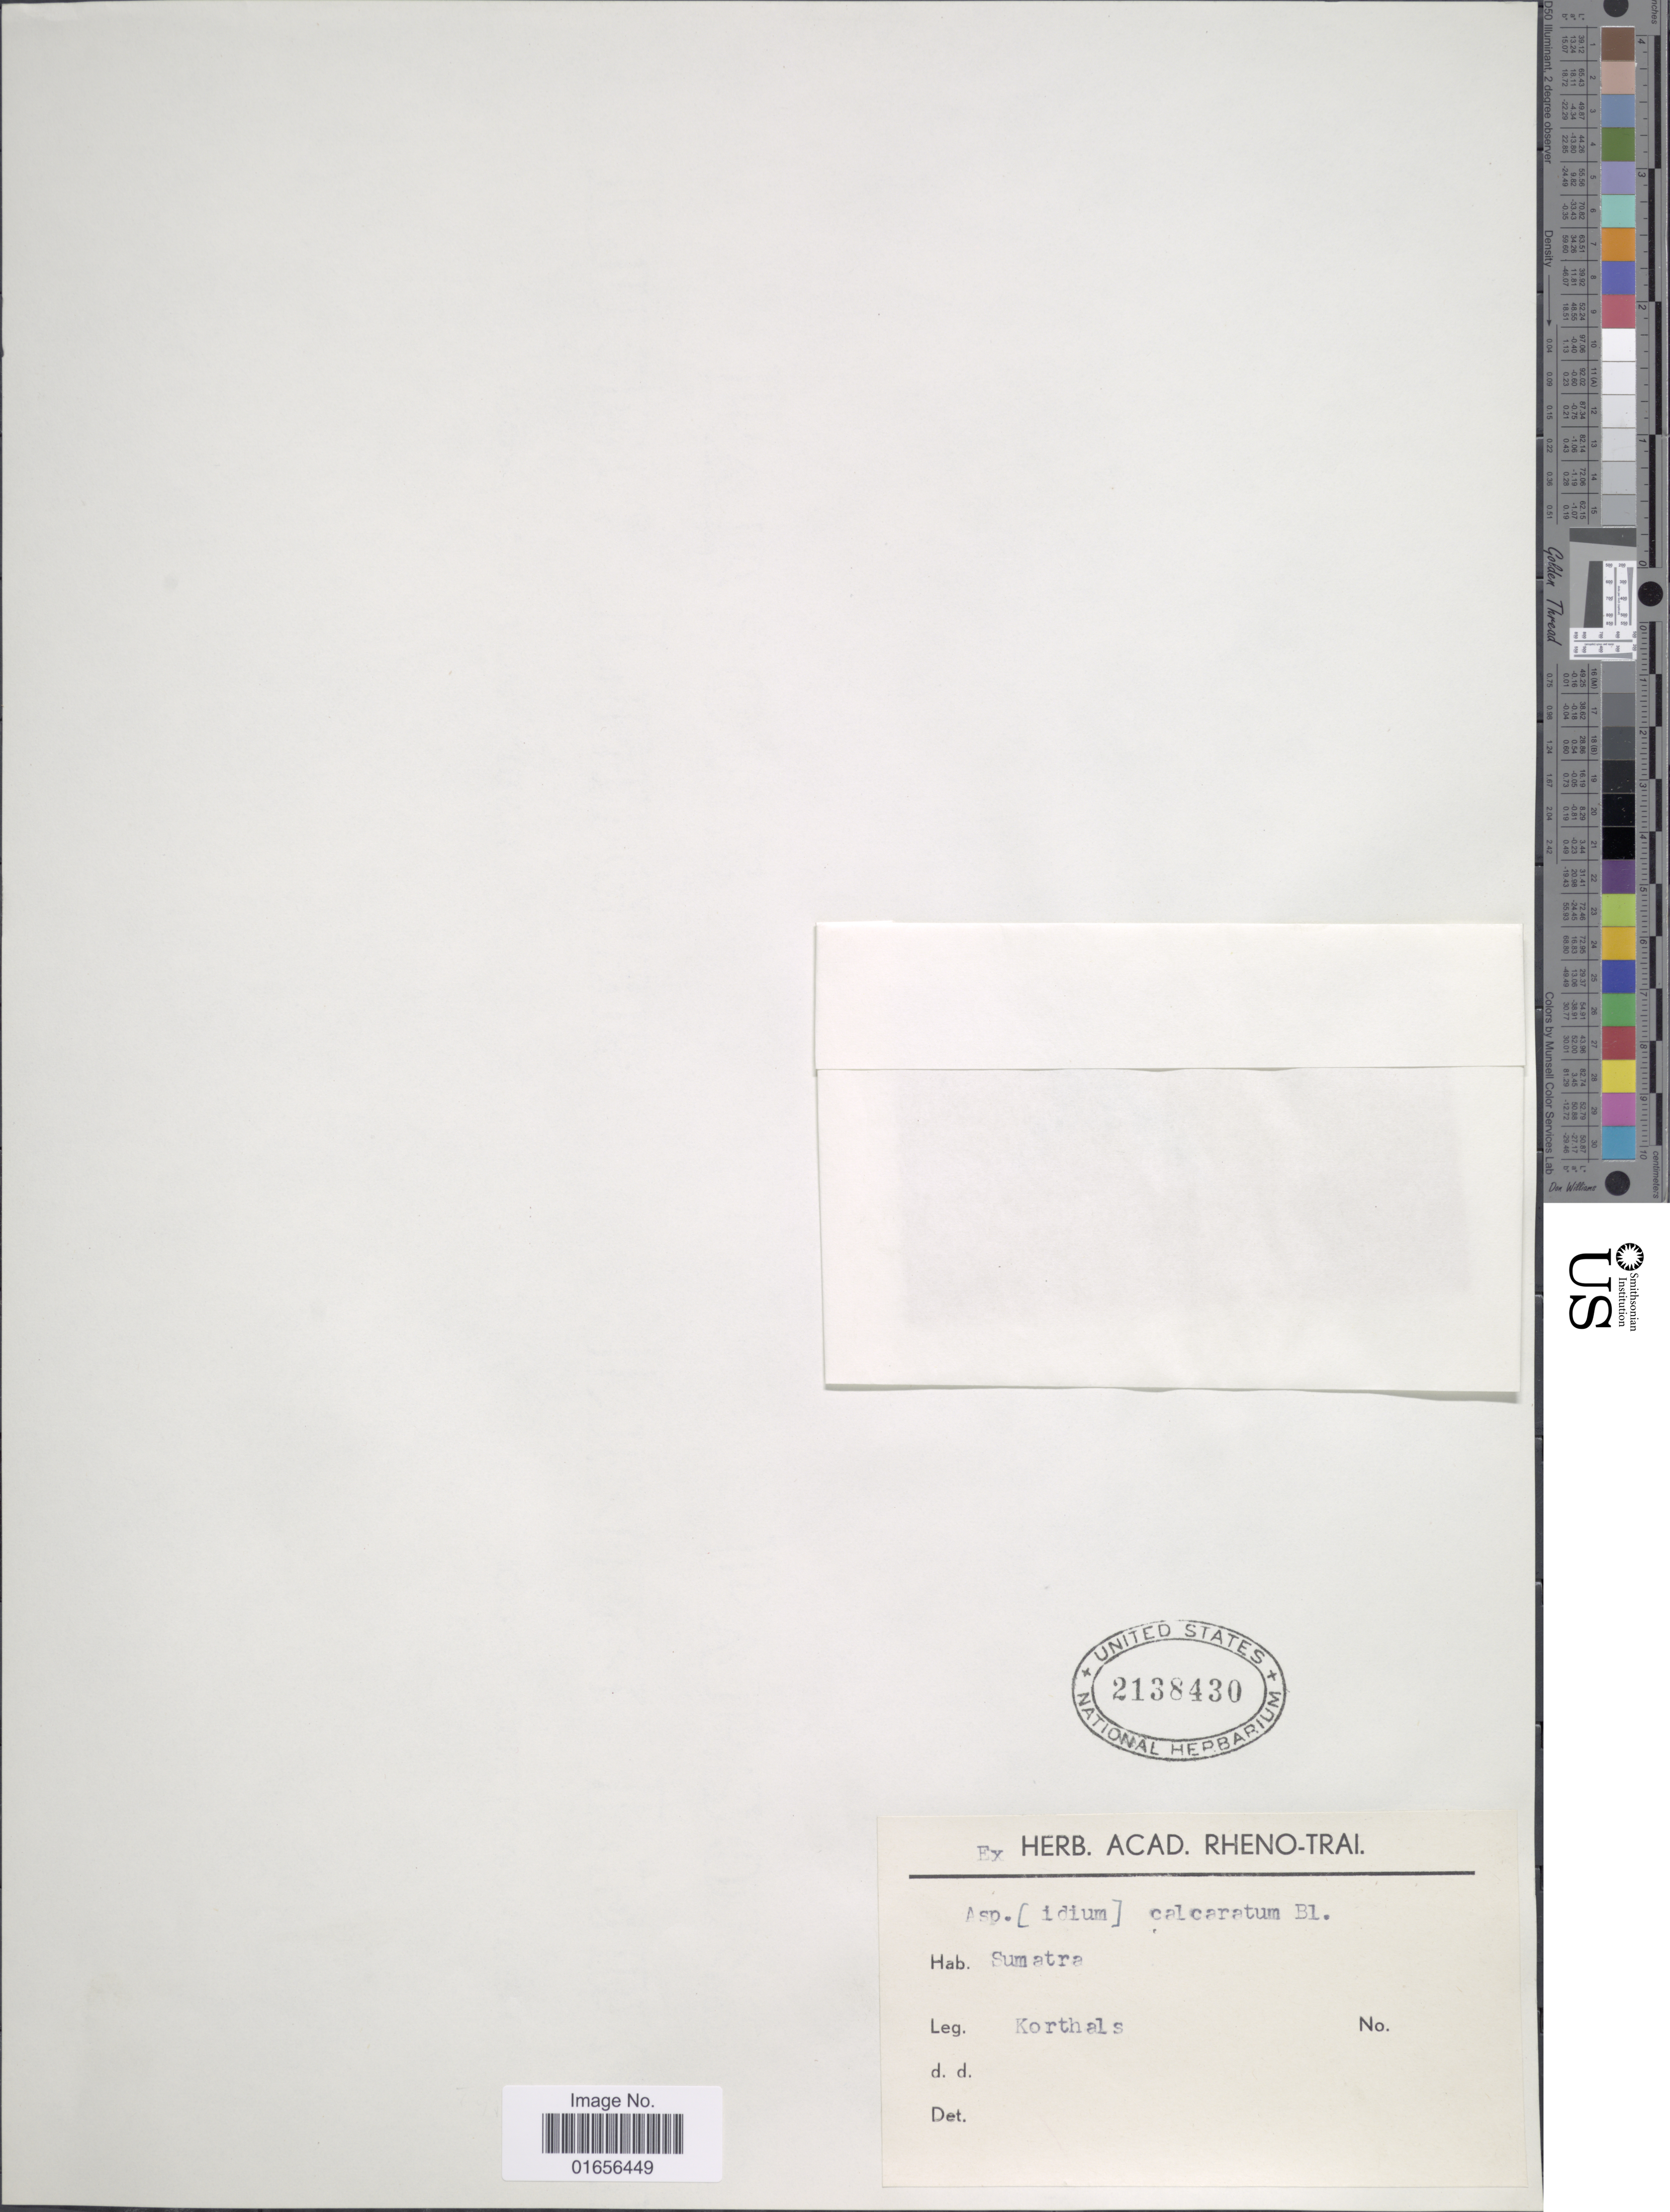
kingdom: Plantae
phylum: Tracheophyta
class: Polypodiopsida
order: Polypodiales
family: Thelypteridaceae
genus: Trigonospora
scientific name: Trigonospora calcarata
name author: (Blume) Holttum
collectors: -. Korthals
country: Indonesia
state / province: Sumatra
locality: Sumatra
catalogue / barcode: US 2138430